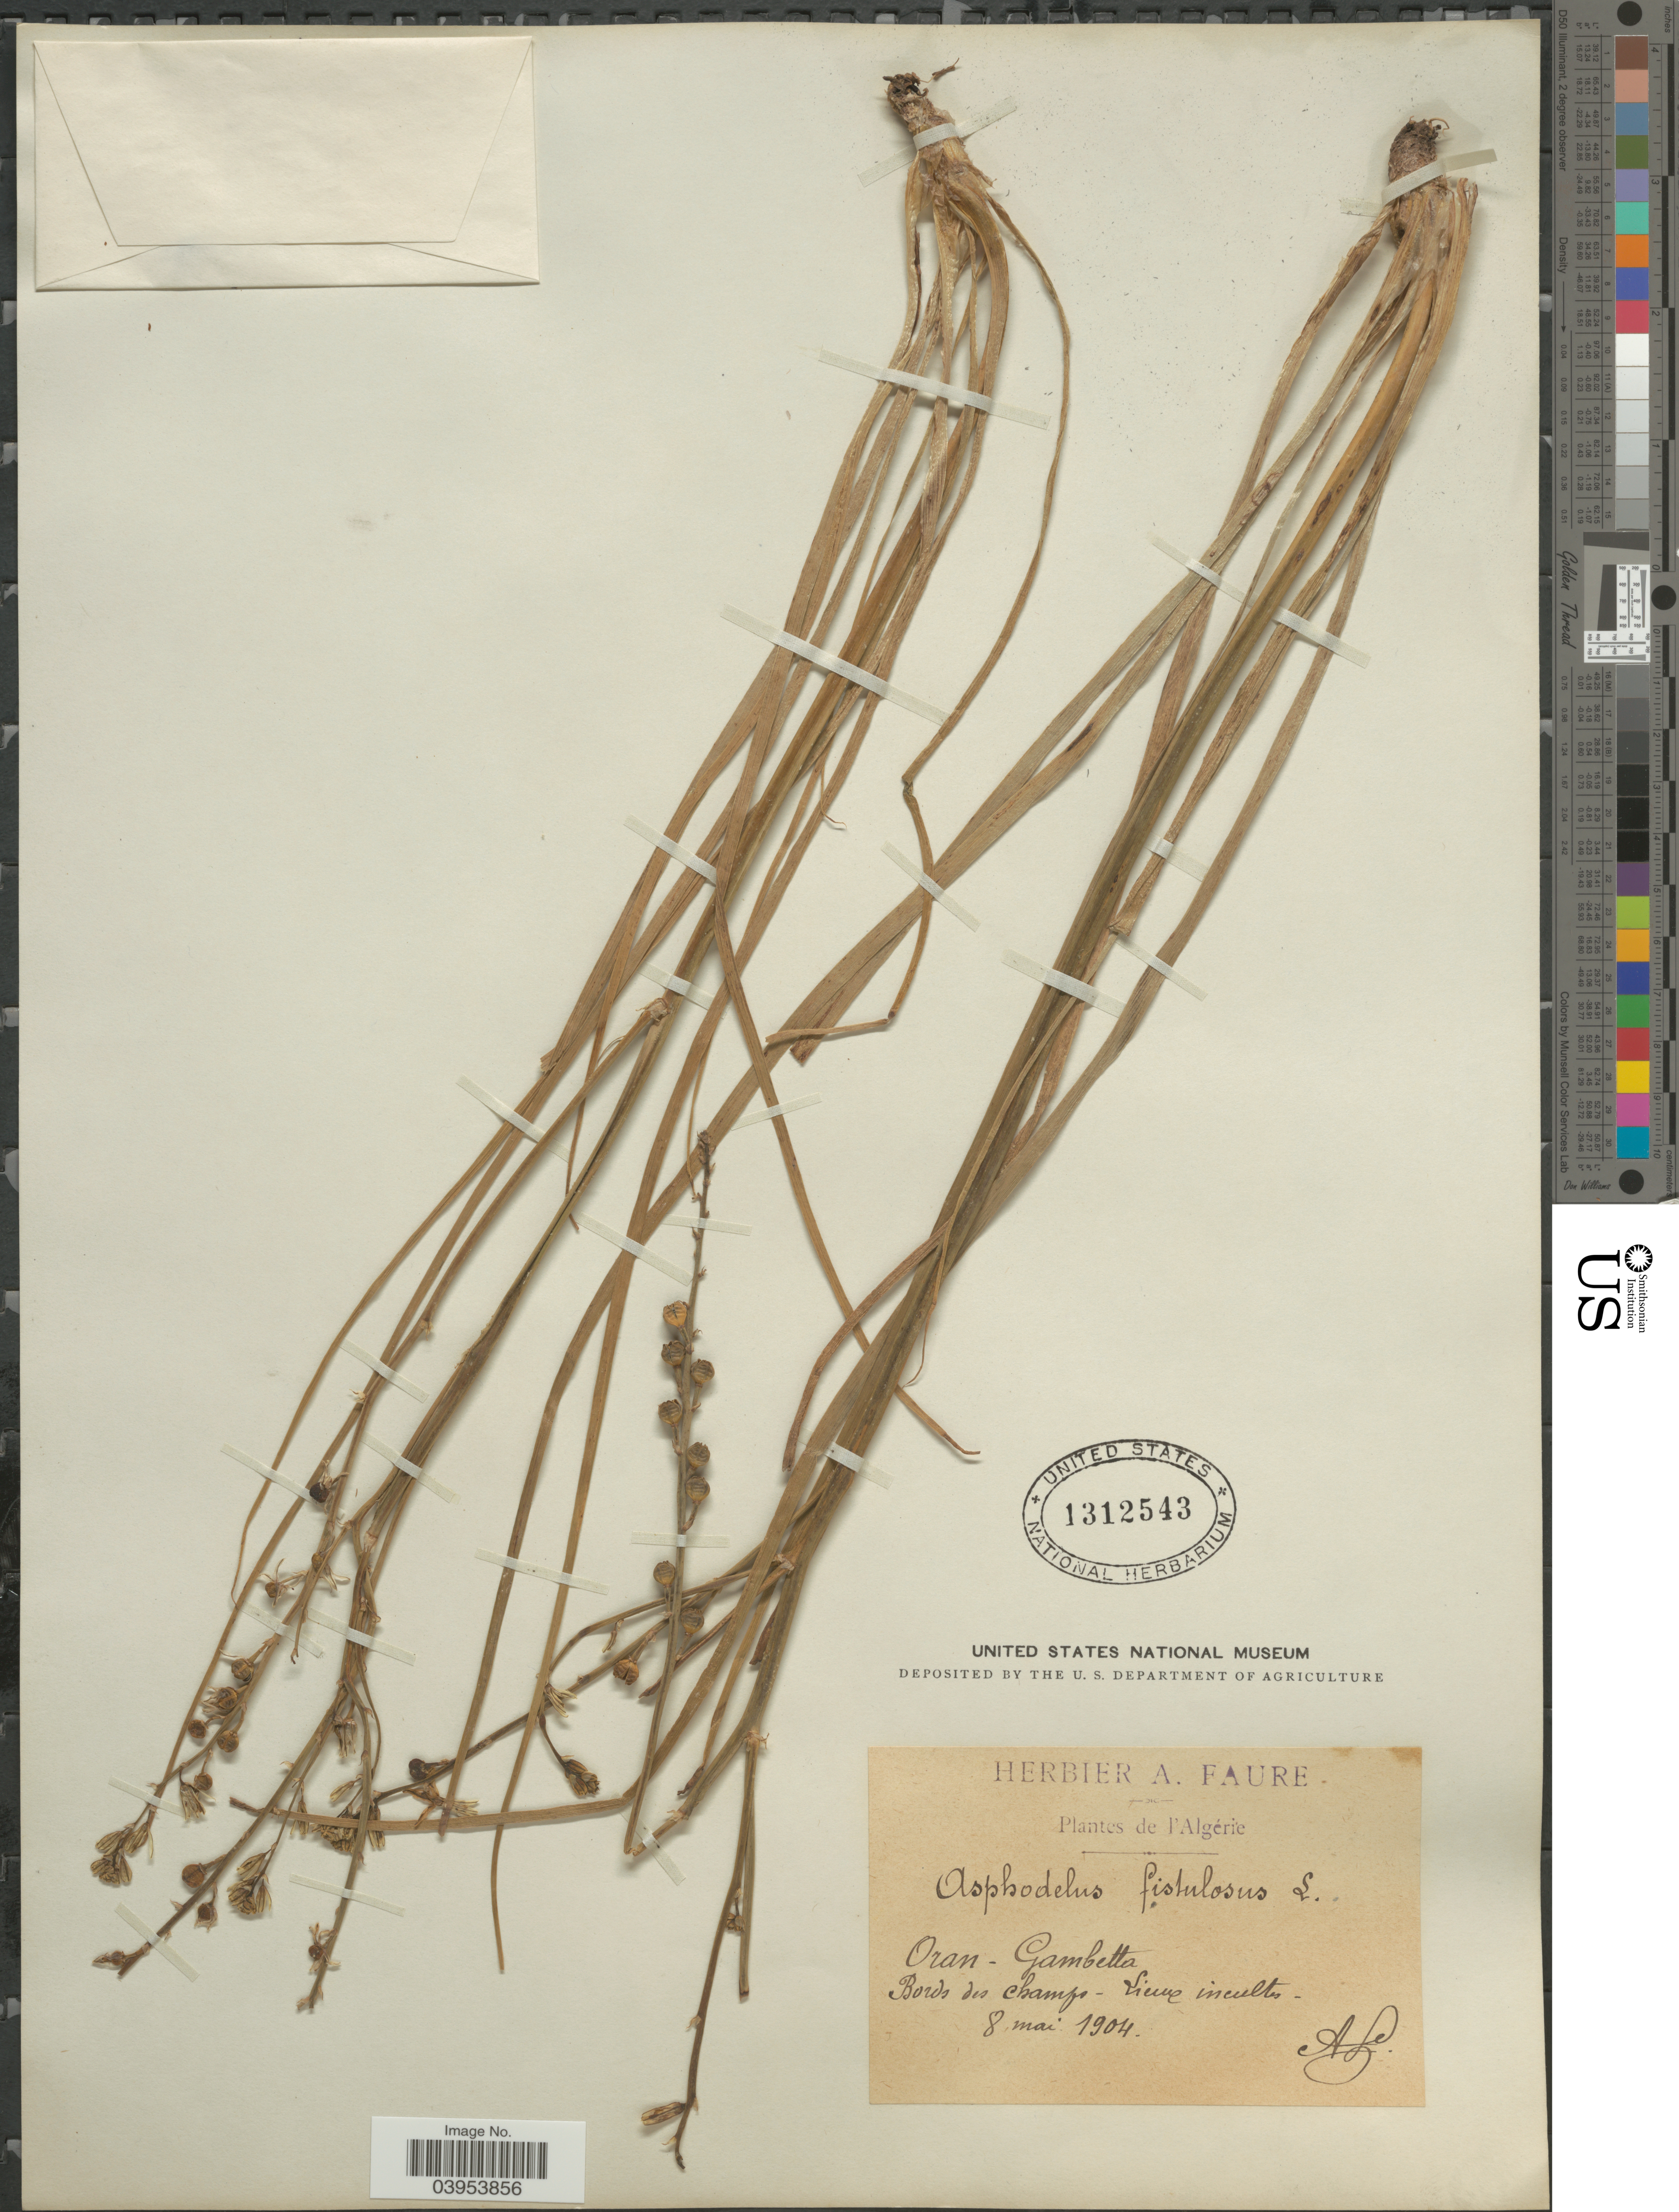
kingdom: Plantae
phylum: Tracheophyta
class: Liliopsida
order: Asparagales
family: Asphodelaceae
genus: Asphodelus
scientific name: Asphodelus fistulosus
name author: L.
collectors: A. Faure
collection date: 1904-05-08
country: Algeria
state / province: Oran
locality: Gambetta.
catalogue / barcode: US 1312543